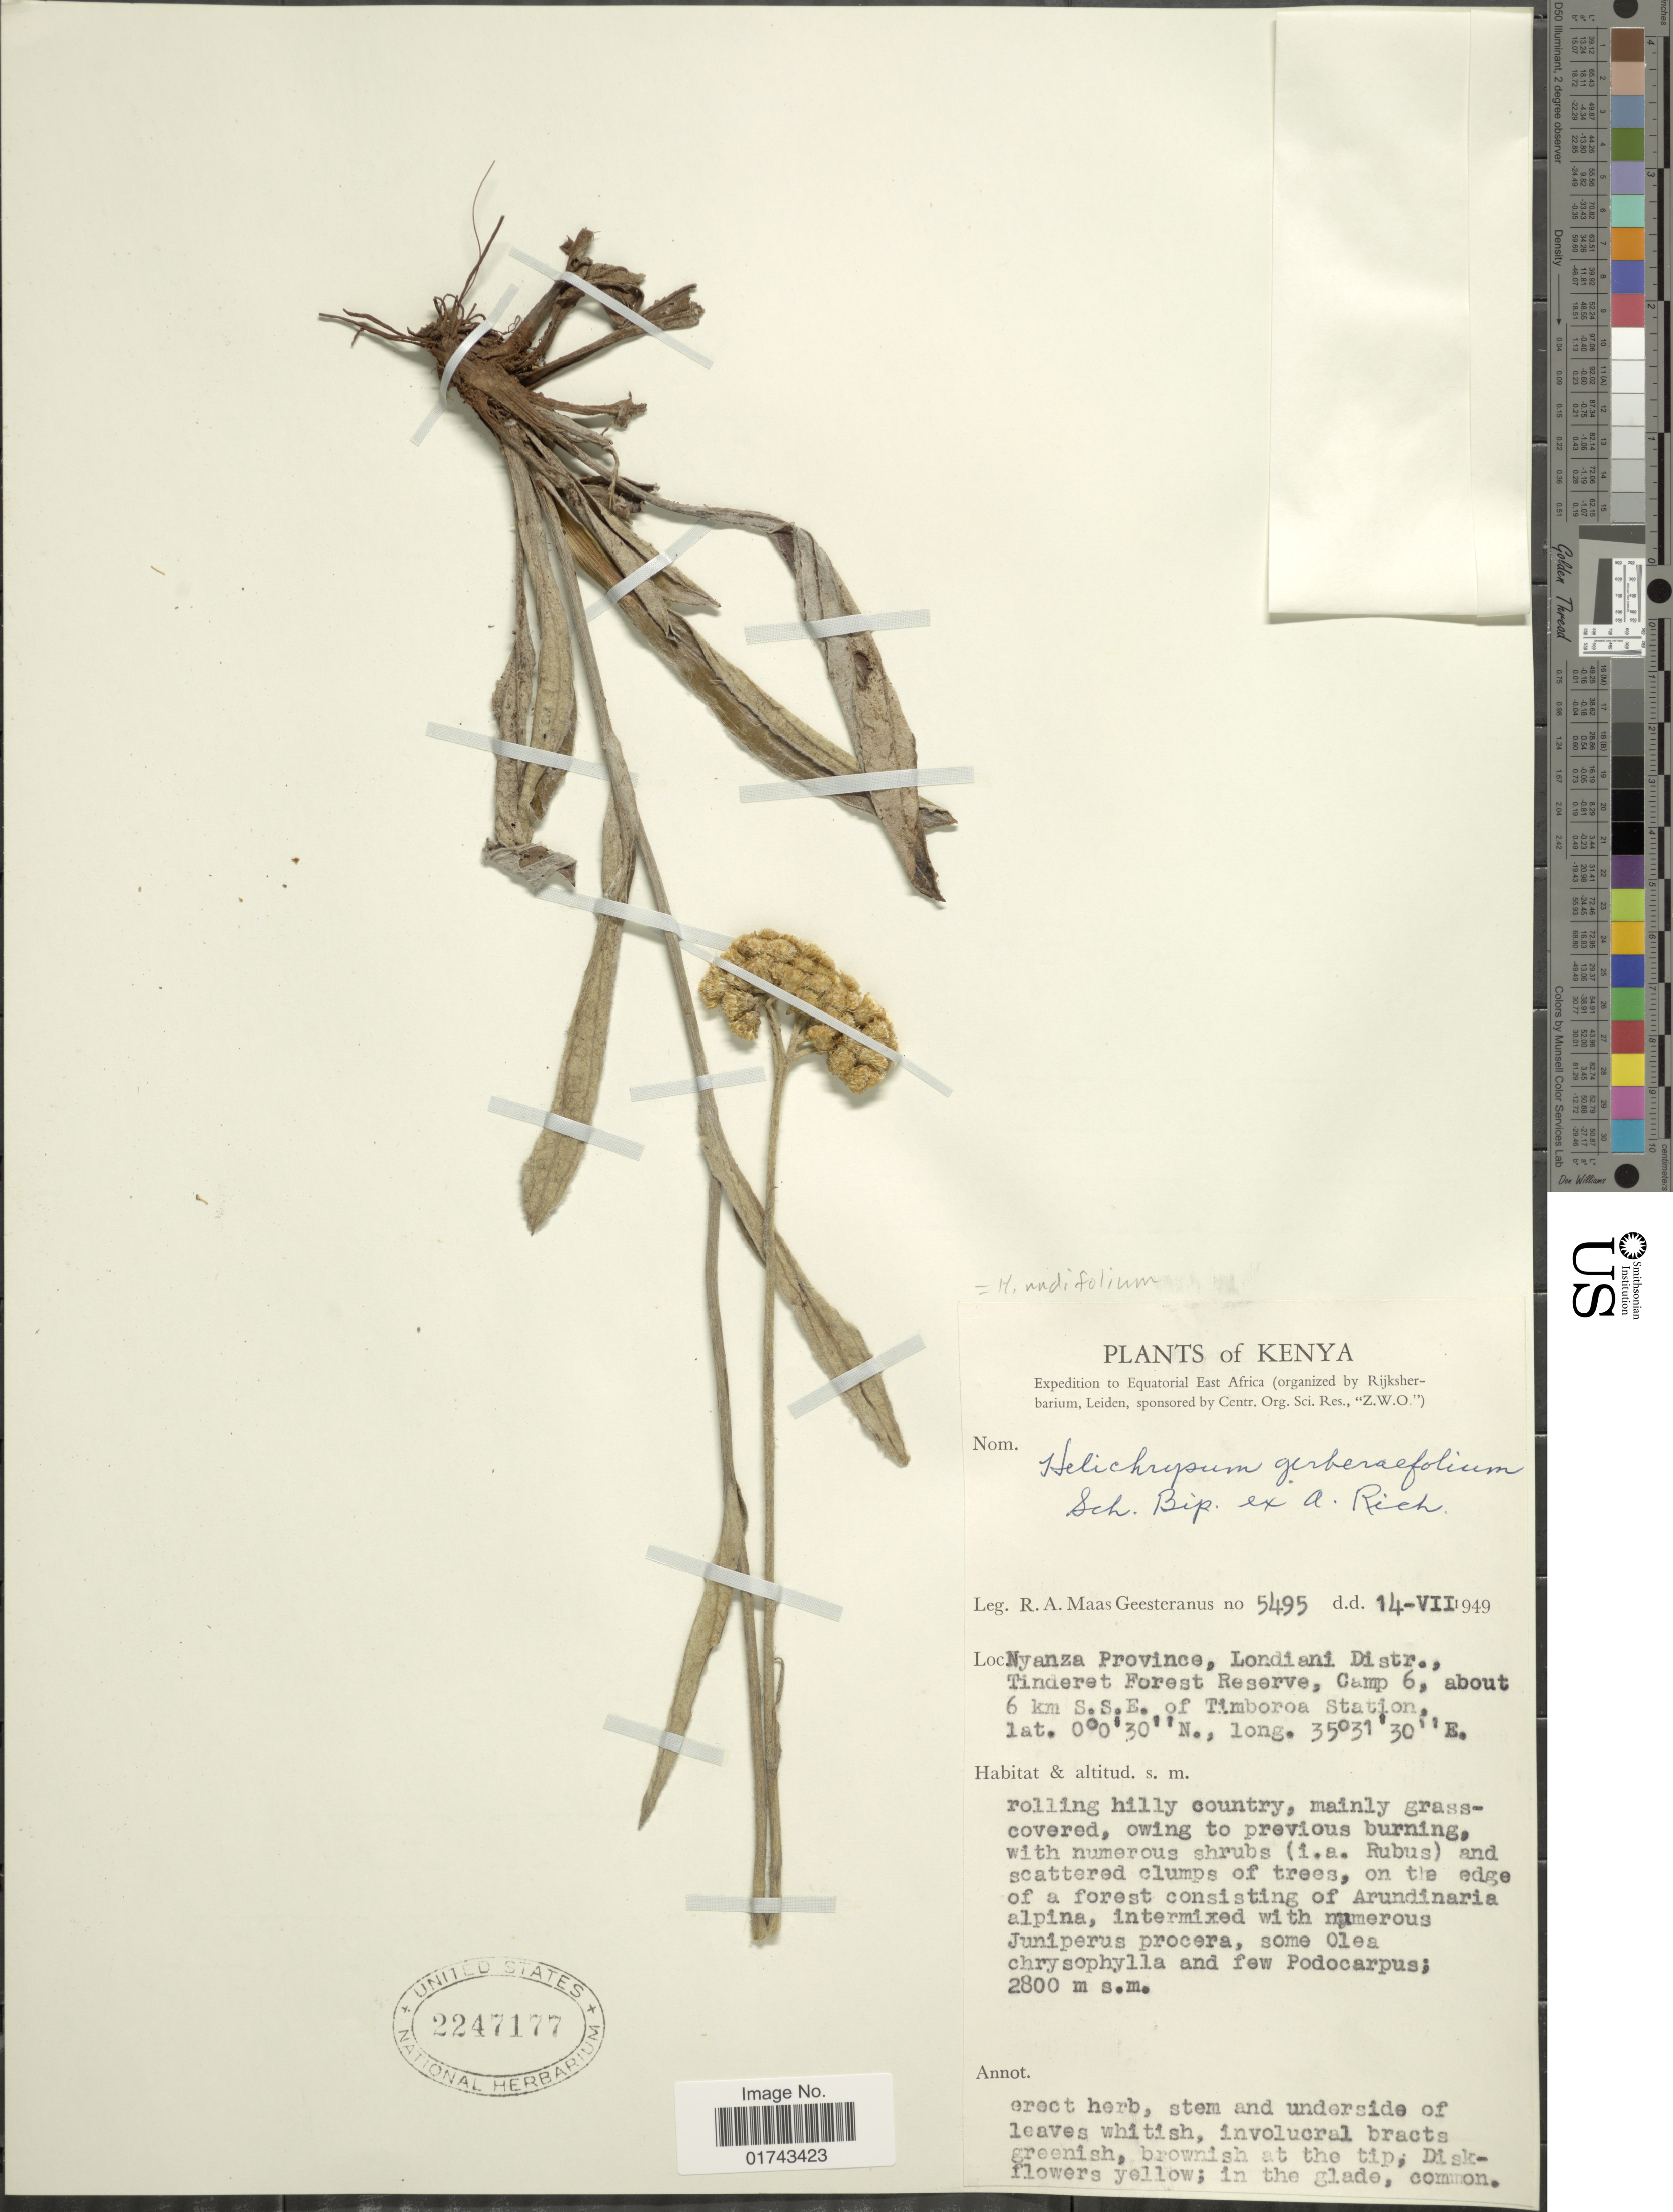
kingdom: Plantae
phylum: Tracheophyta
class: Magnoliopsida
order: Asterales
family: Asteraceae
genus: Helichrysum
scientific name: Helichrysum nudifolium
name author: (L.) Less.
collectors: R. A. Maas Geesteranus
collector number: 5495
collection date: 1949-07-14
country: Kenya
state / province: Kericho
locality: Nyanza Province, Londiana Distr., Tindret Forest Reserve , Camp 6, about 6 km S. S. E of Timborazo Station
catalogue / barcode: US 2247177